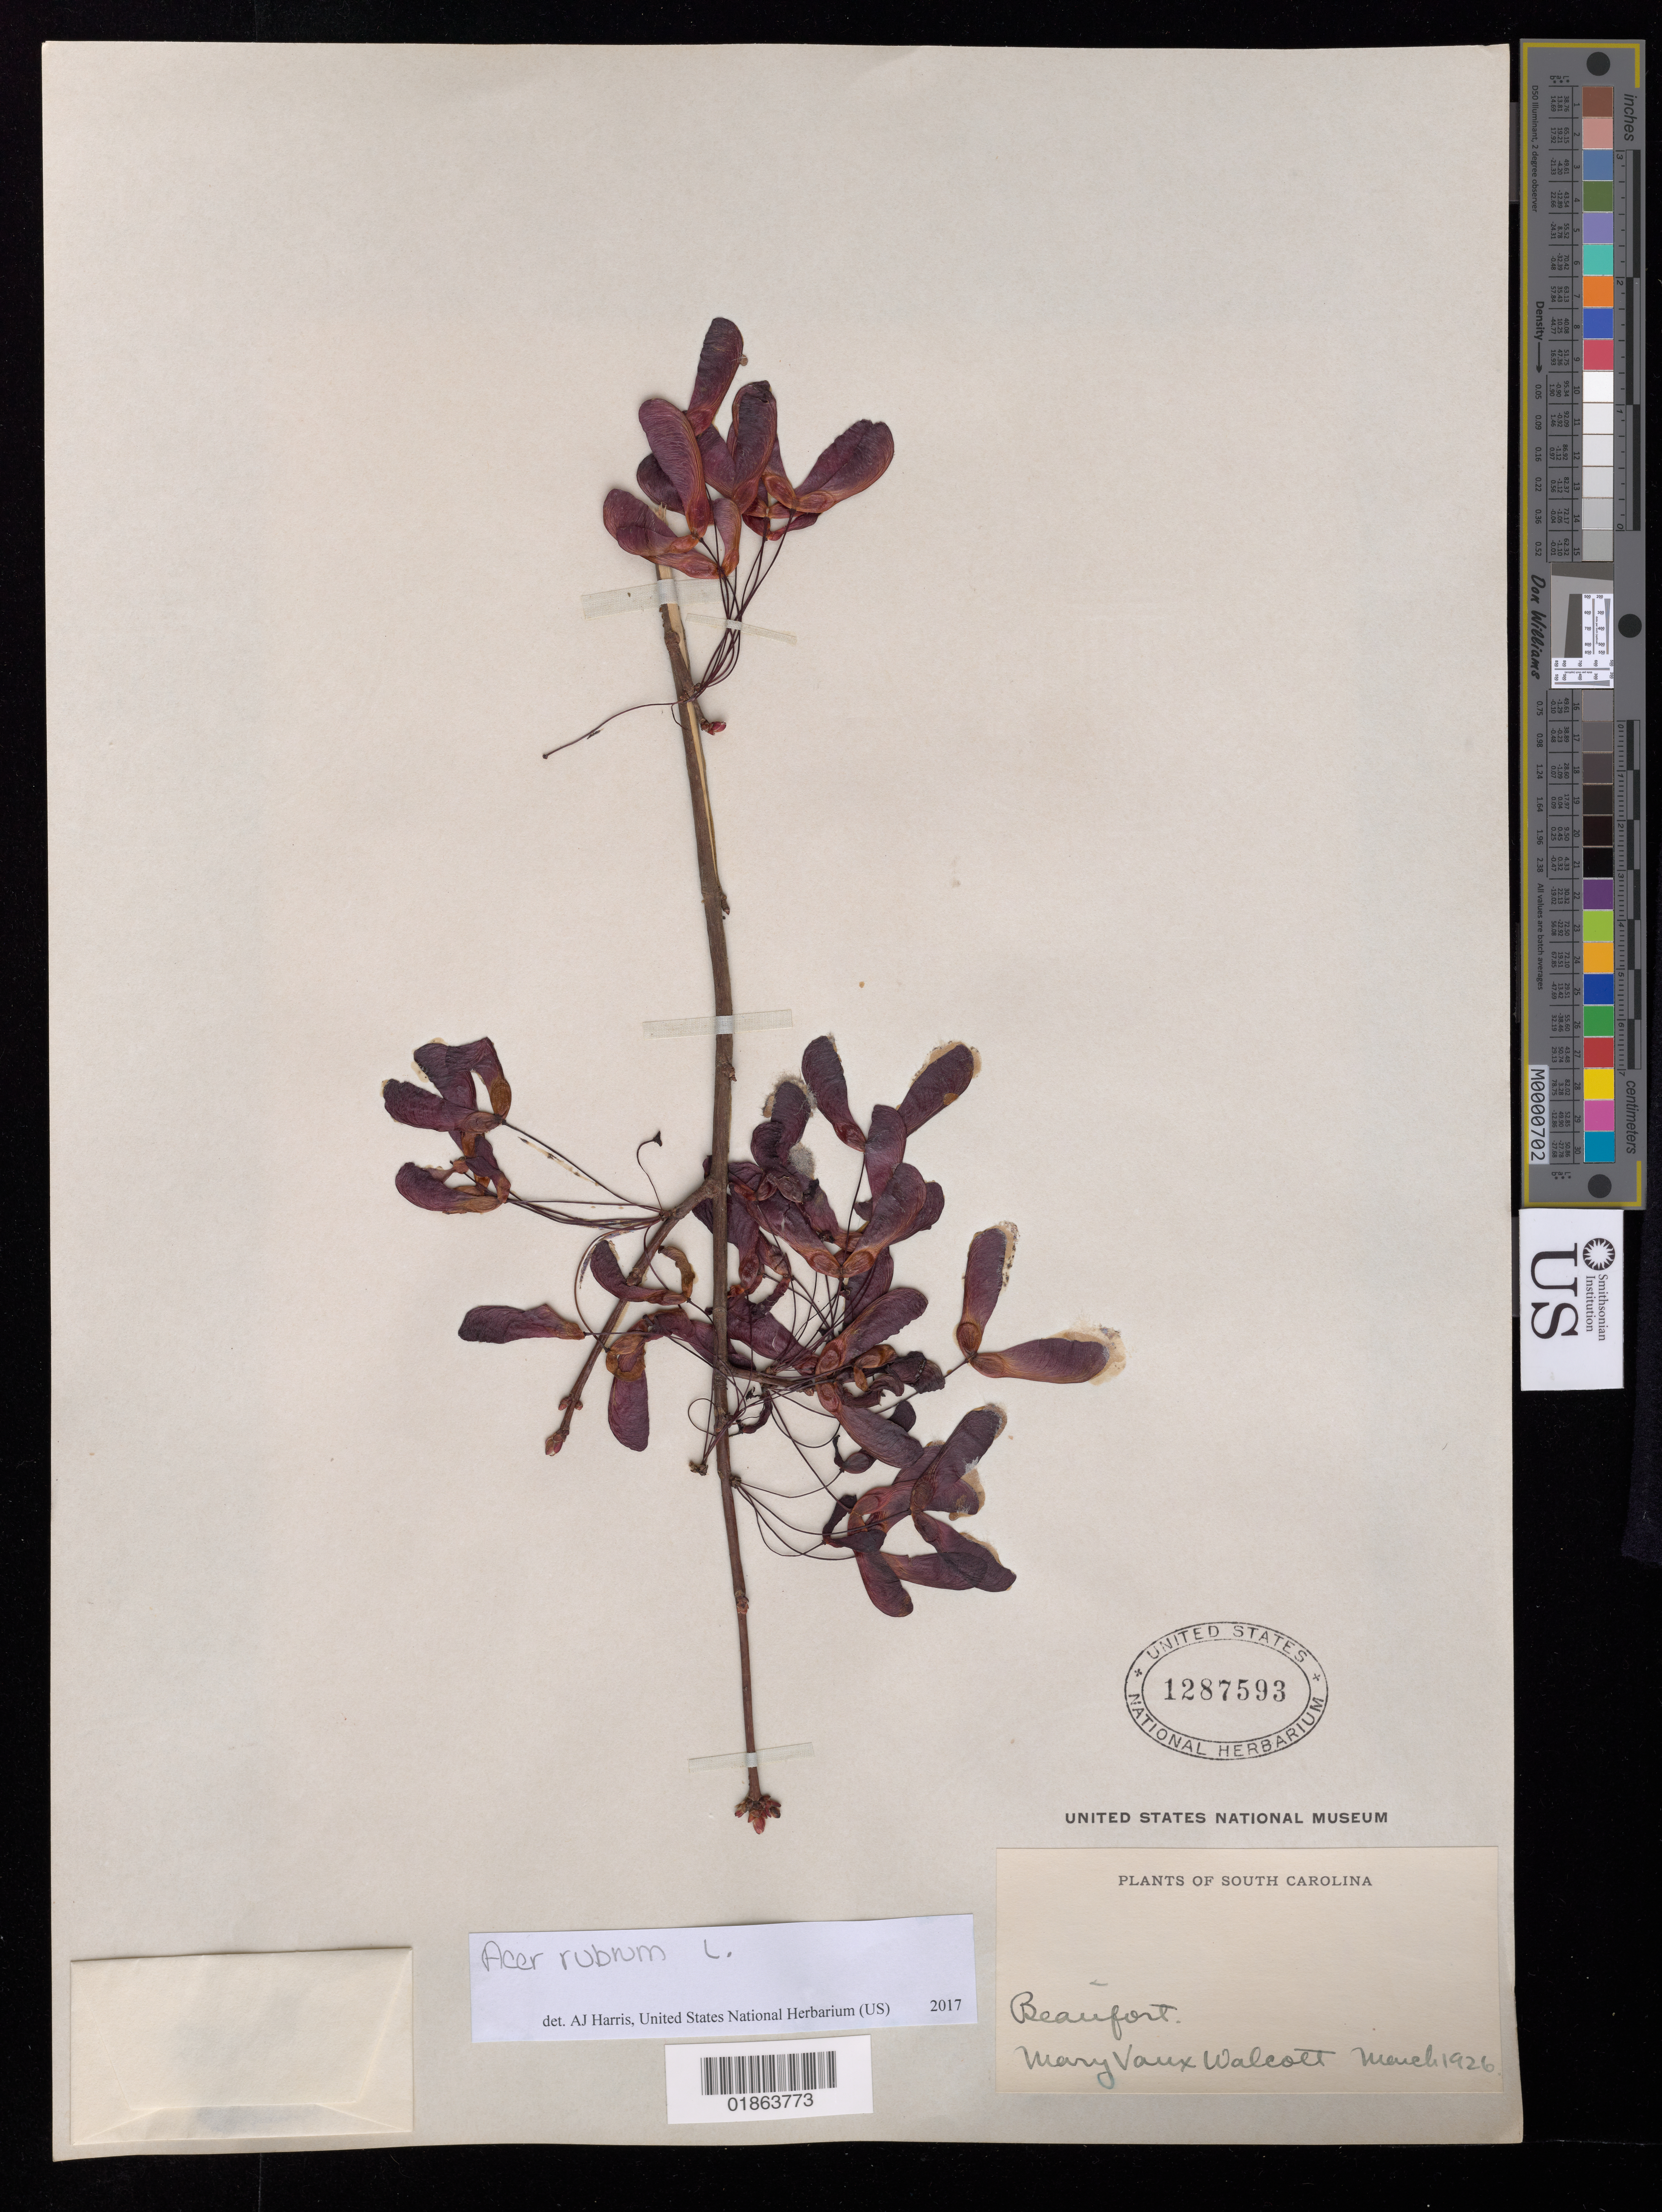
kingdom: Plantae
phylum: Tracheophyta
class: Magnoliopsida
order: Sapindales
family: Sapindaceae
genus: Acer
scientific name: Acer rubrum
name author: L.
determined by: Harris, A. J., (UNITED STATES)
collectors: M. Walcott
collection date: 1926-03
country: United States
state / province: South Carolina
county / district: Beaufort County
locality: Beaufort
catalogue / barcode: US 1287593